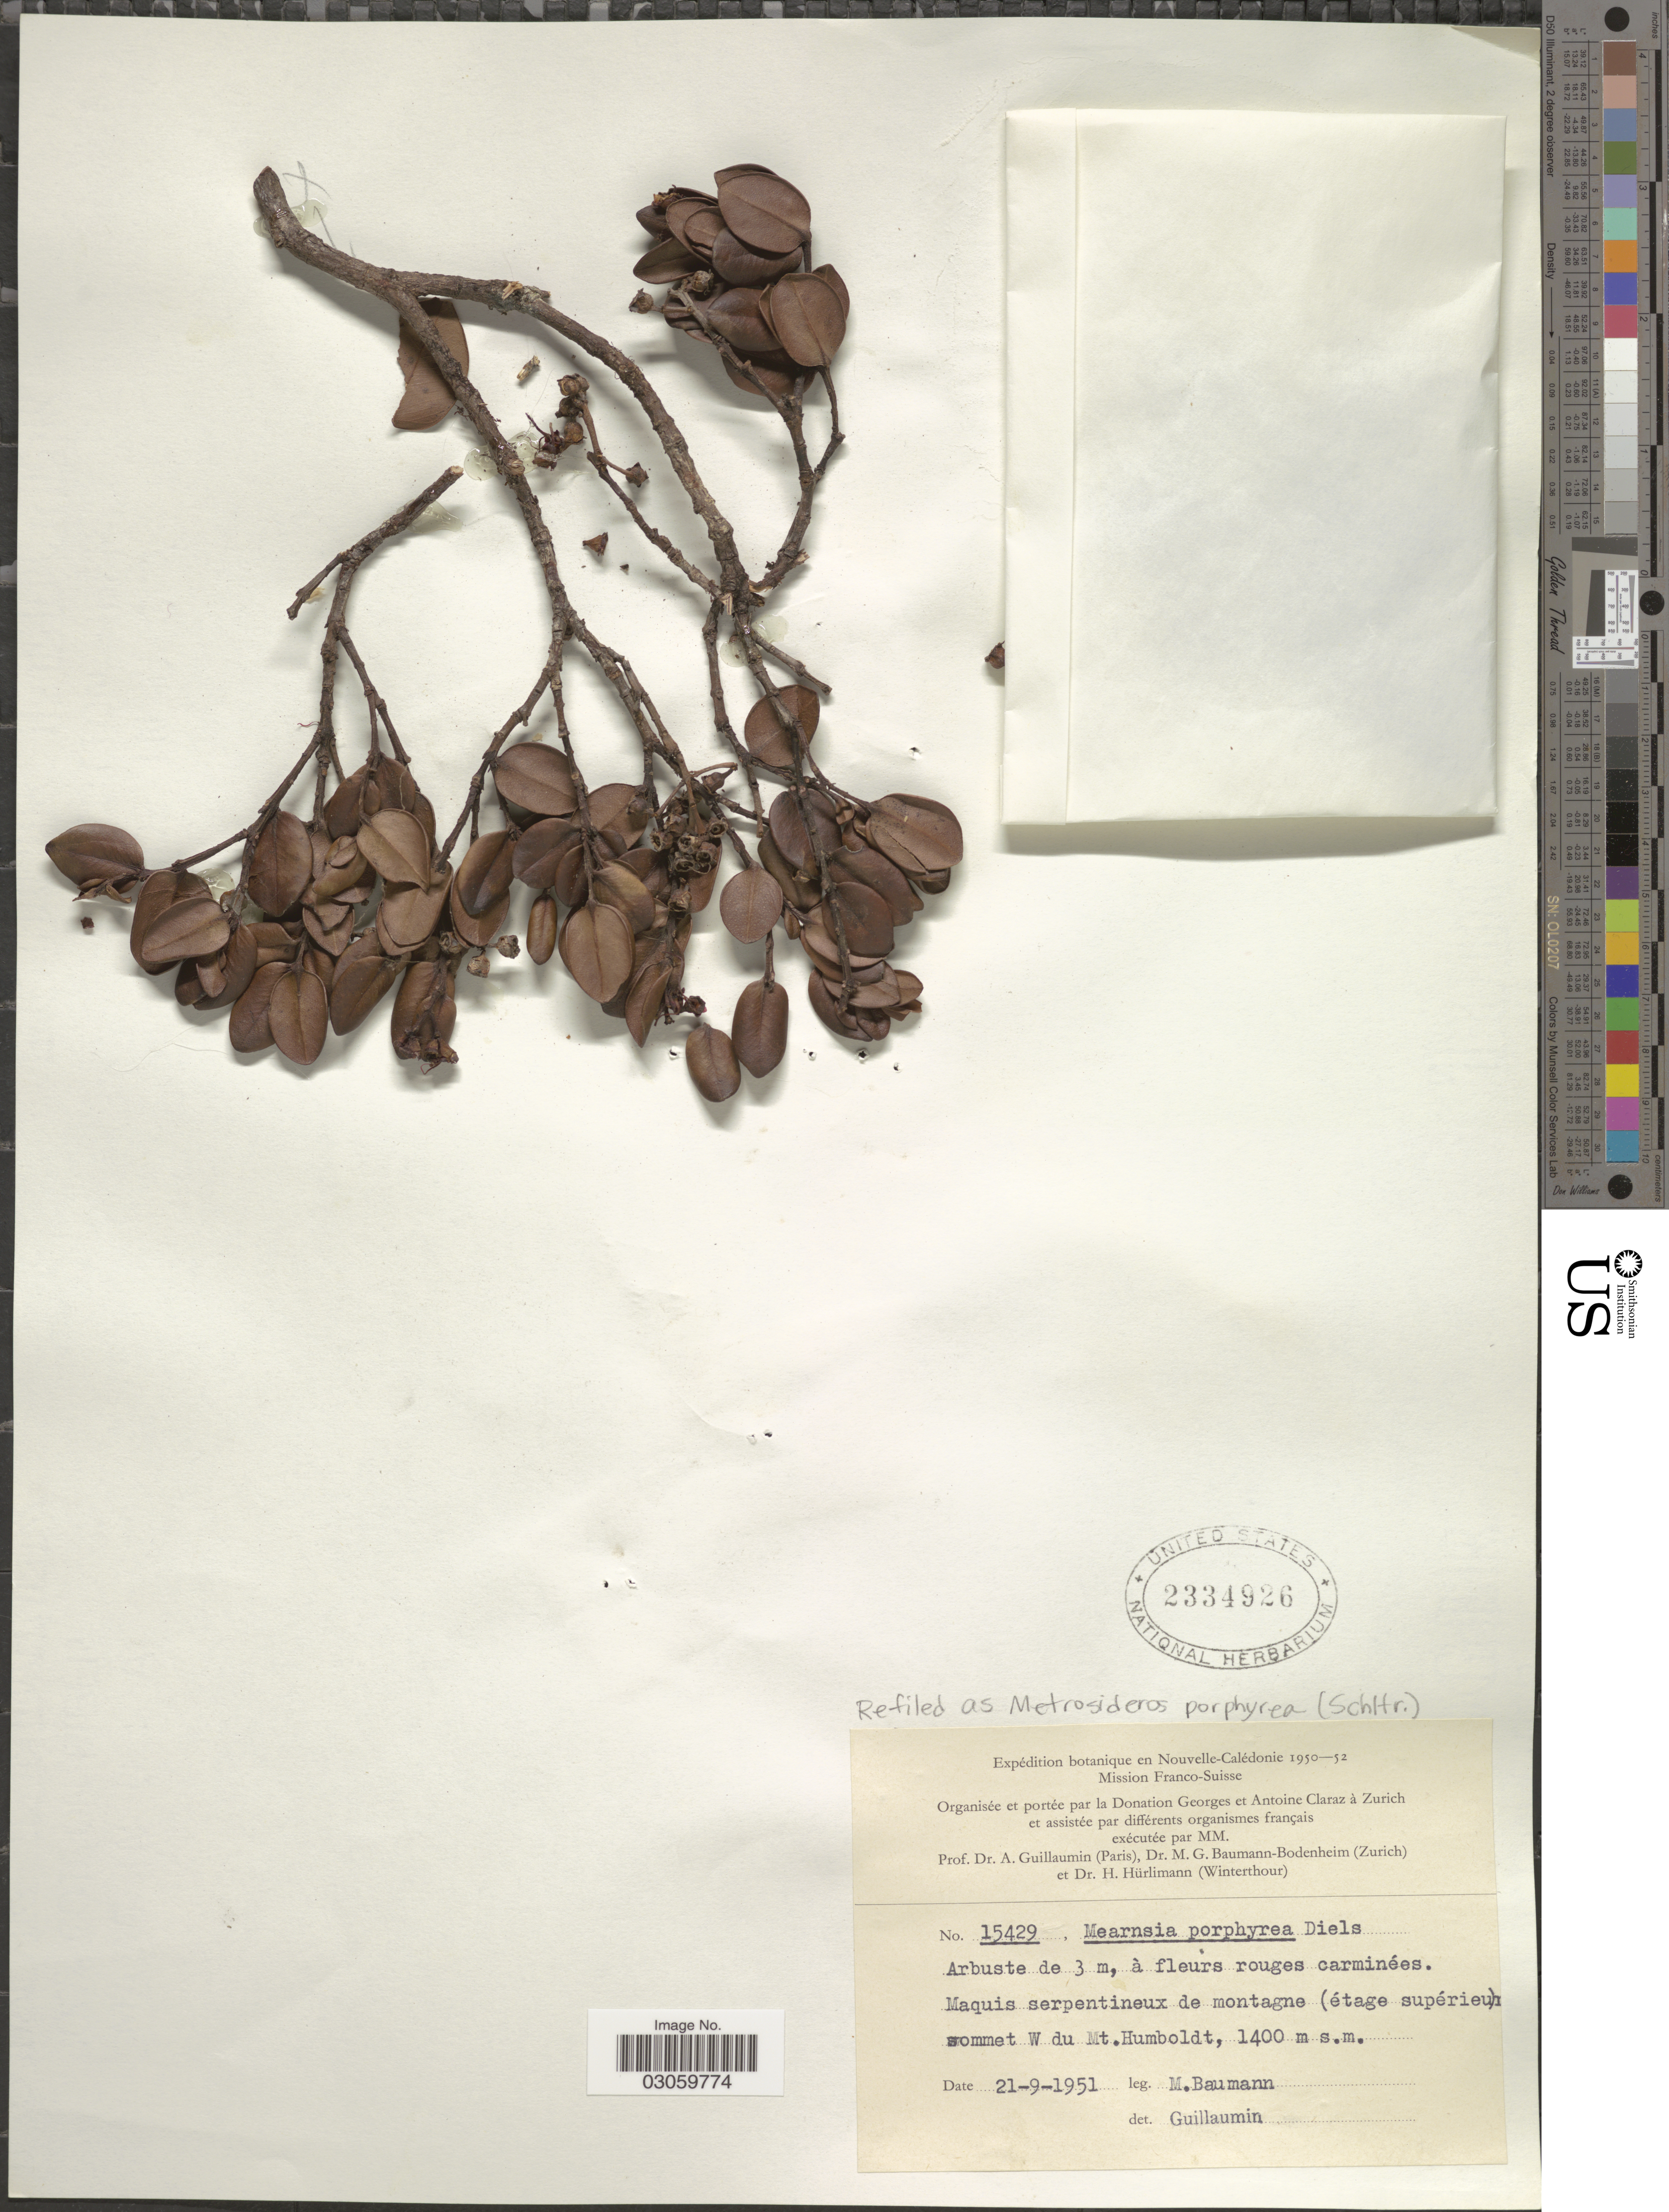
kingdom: Plantae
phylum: Tracheophyta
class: Magnoliopsida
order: Myrtales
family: Myrtaceae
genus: Metrosideros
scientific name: Metrosideros porphyrea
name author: Schltr.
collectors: M. G. Baumann-Bodenheim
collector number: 15429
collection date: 1951-09-21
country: New Caledonia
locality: Sommet W du Mt. Humboldt.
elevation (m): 1400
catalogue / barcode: US 2334926